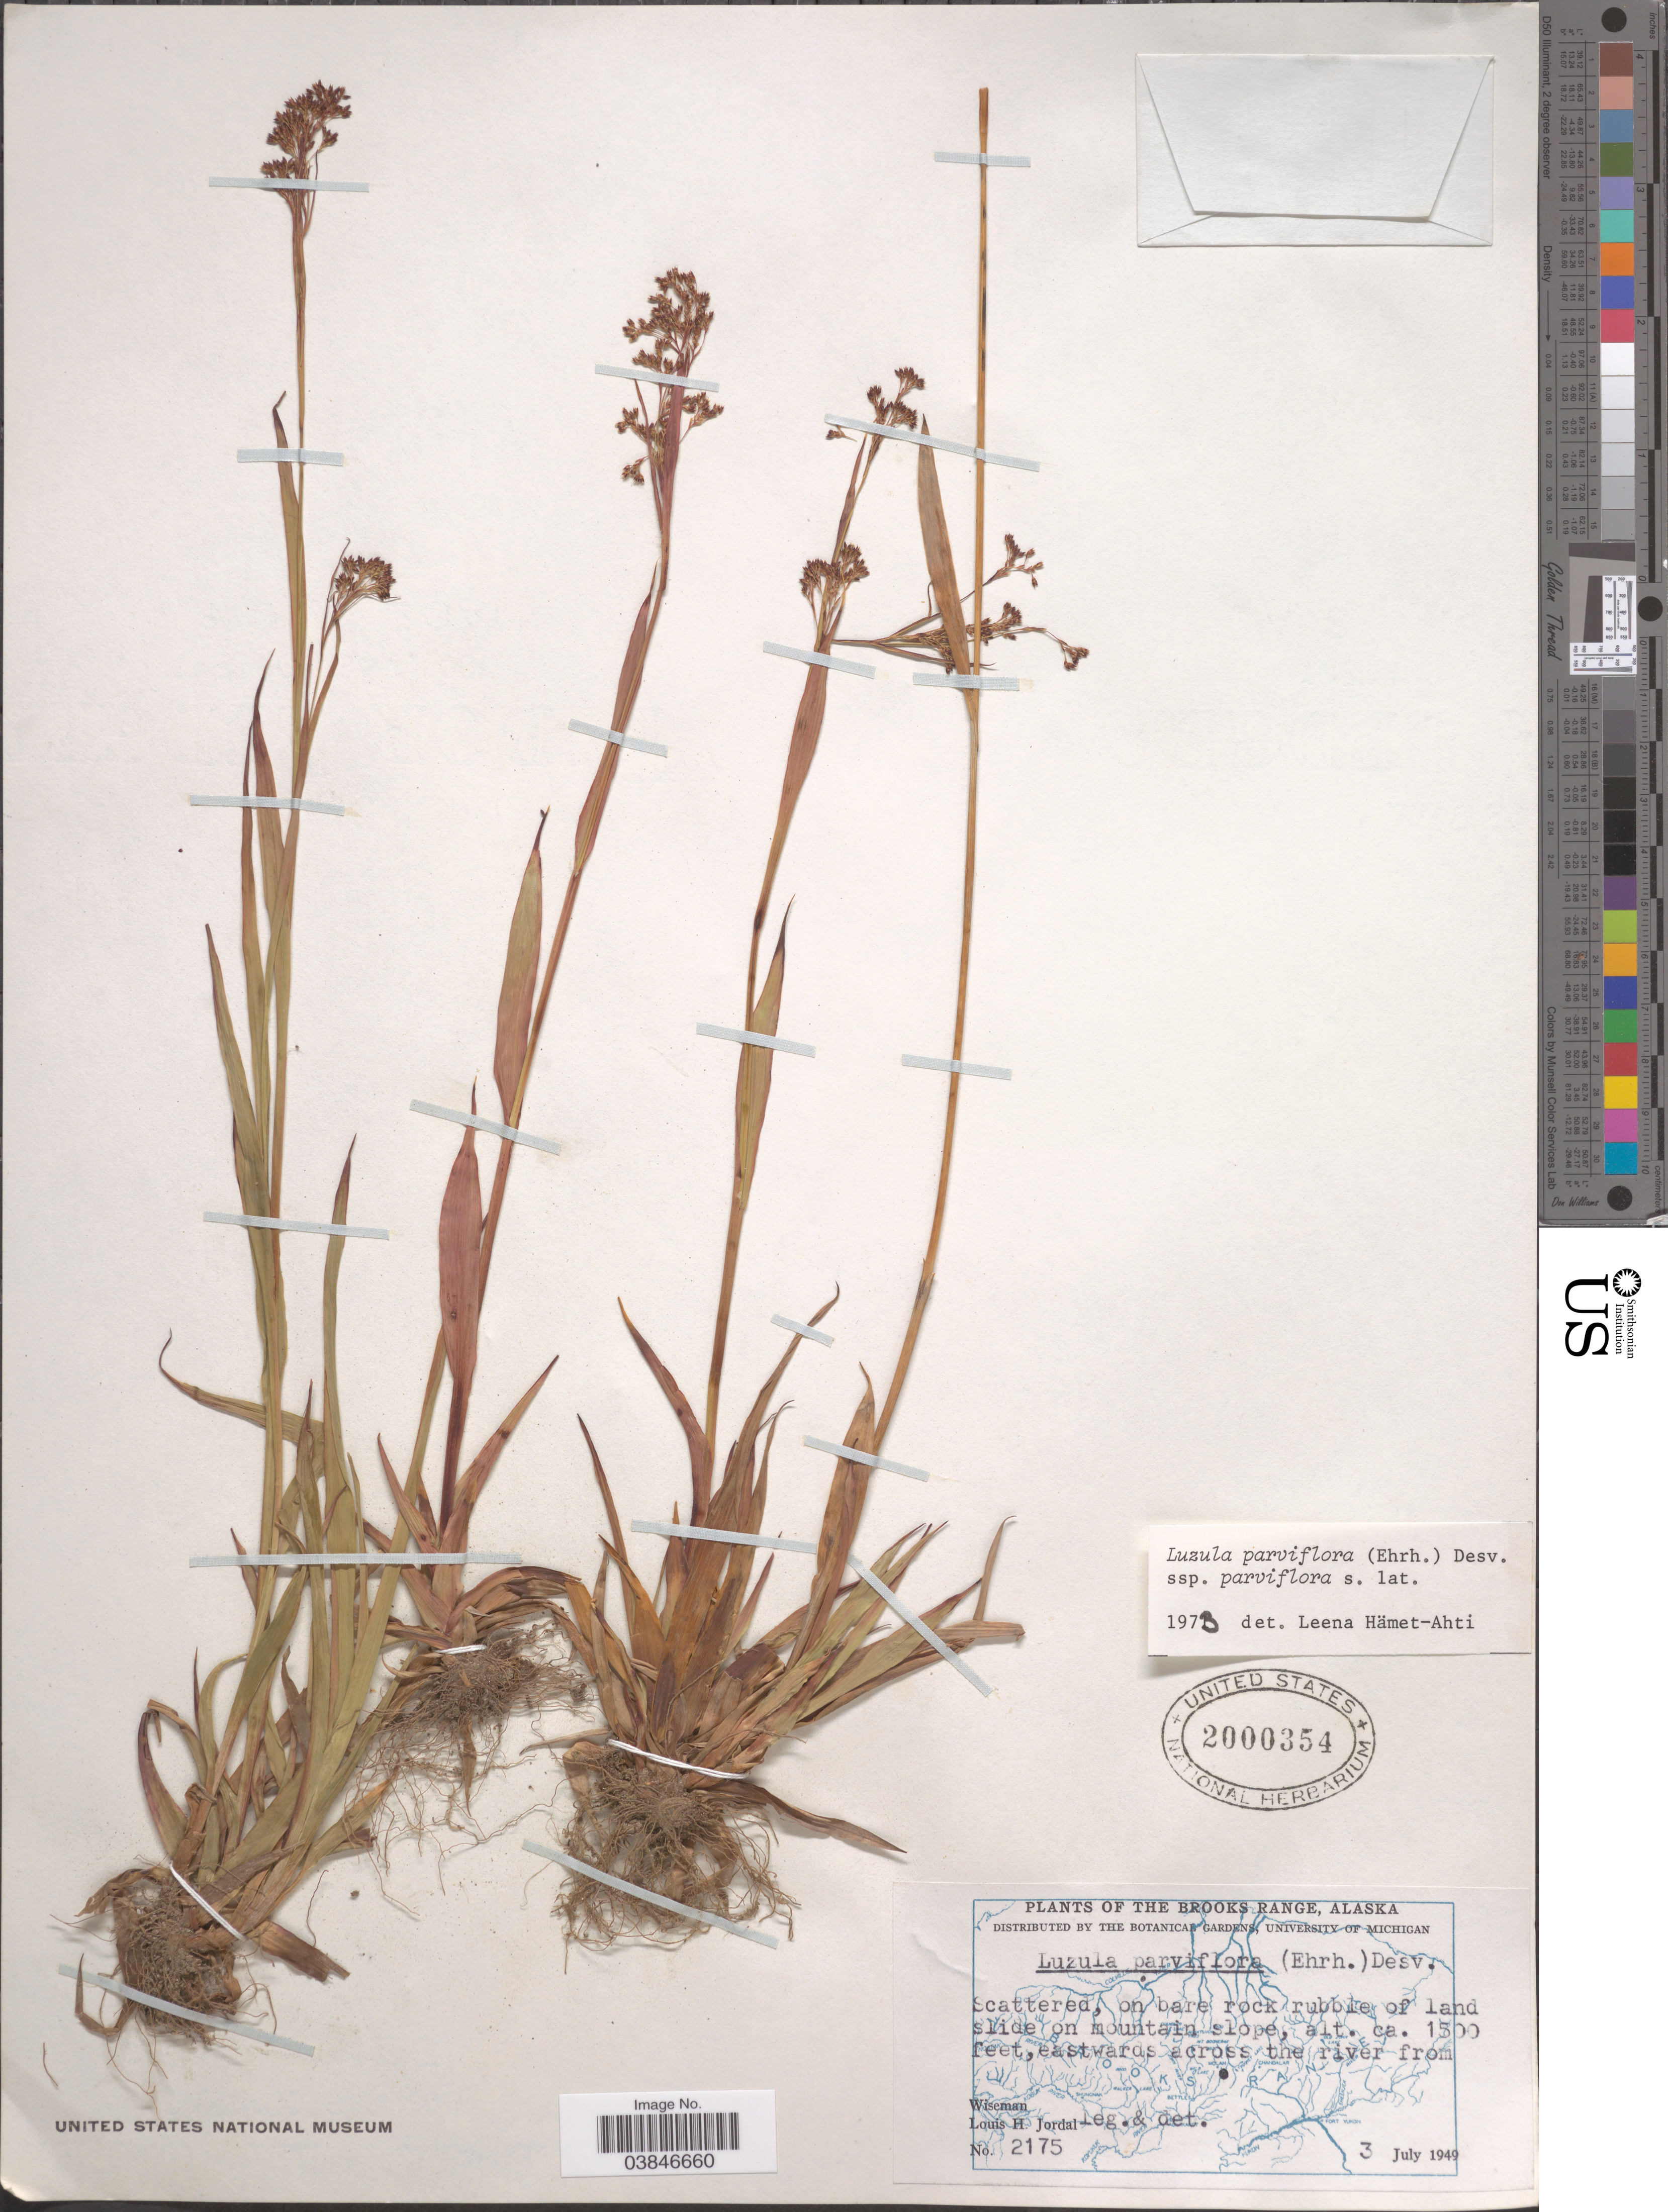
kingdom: Plantae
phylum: Tracheophyta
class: Liliopsida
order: Poales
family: Juncaceae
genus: Luzula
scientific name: Luzula parviflora subsp. parviflora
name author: (Ehrh.) Desv.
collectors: L. Jordal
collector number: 2175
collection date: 1949-07-03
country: United States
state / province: Alaska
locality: The Brooks Range. Eastwards across the river from Wiseman.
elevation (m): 457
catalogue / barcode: US 2000354